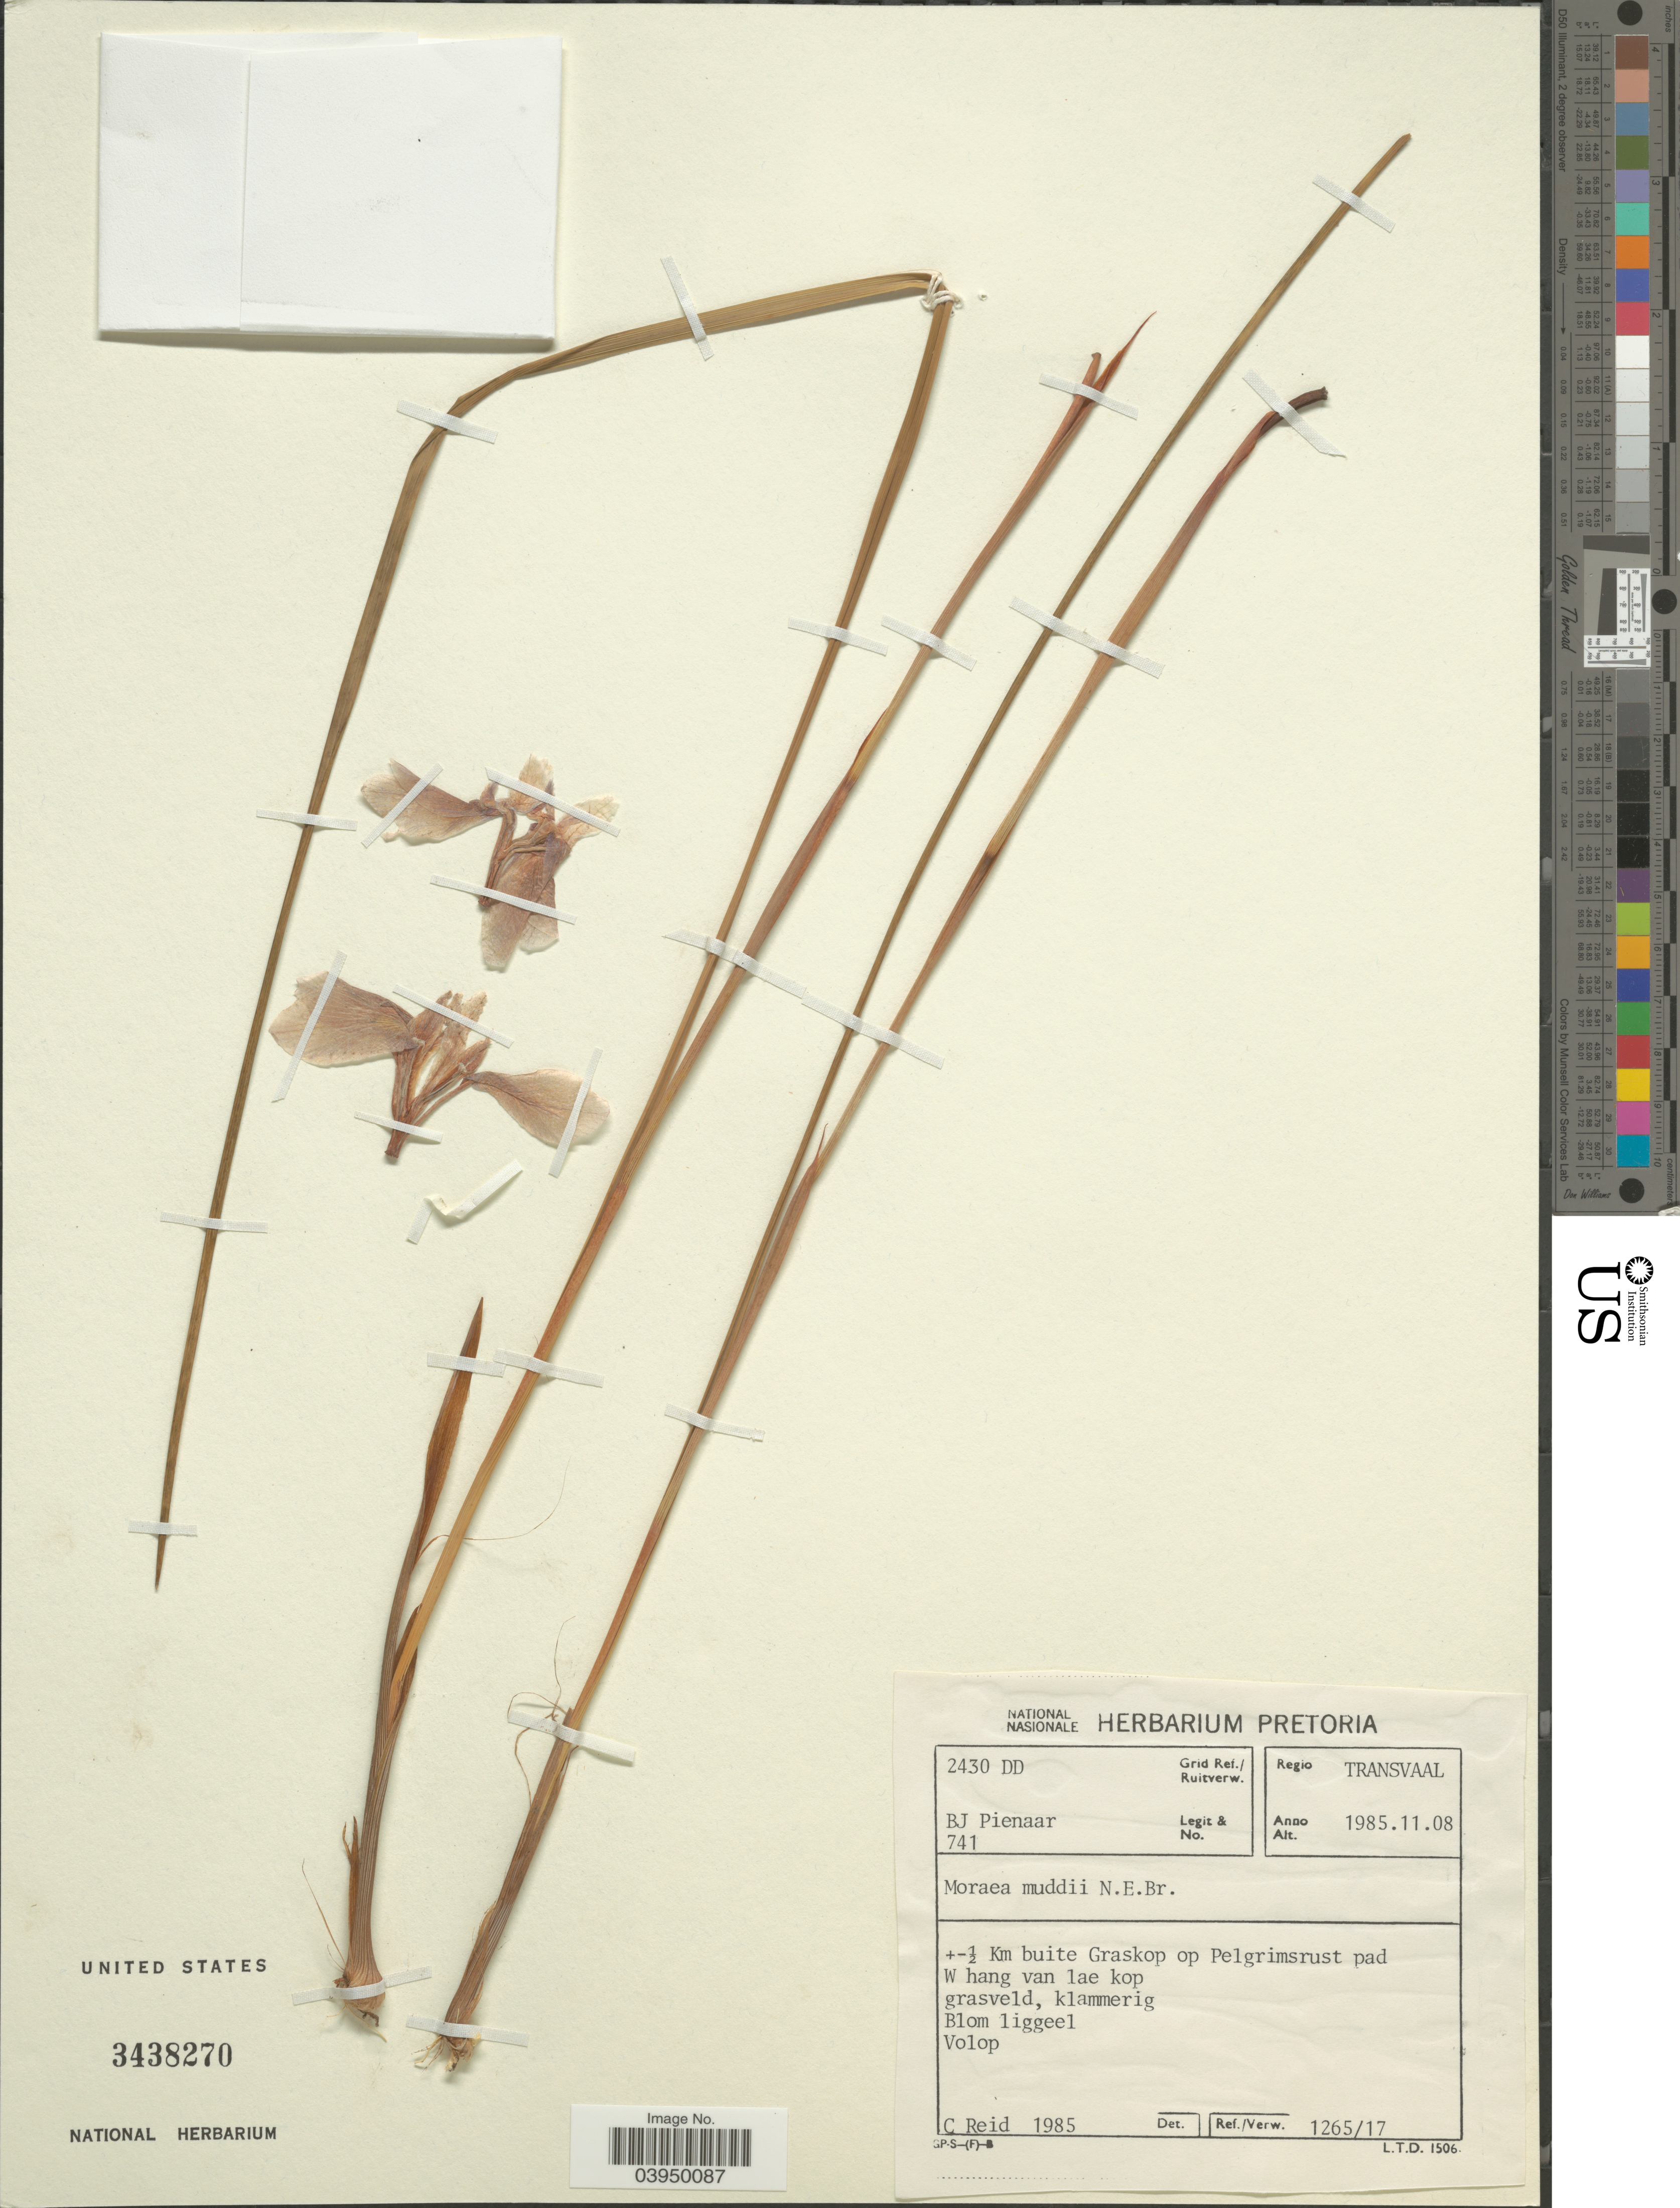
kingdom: Plantae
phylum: Tracheophyta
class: Liliopsida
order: Asparagales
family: Iridaceae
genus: Moraea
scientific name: Moraea muddii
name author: N.E. Br.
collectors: B. Pienaar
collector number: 741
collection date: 1985-11-08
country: South Africa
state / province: Mpumalanga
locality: Grid Ref./Ruitverw. 2430 DD. Regio Transvaal. +-½ Km buite Graskop op Pelgrimsrust pad W hang van lae kop grasveld.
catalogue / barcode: US 3438270